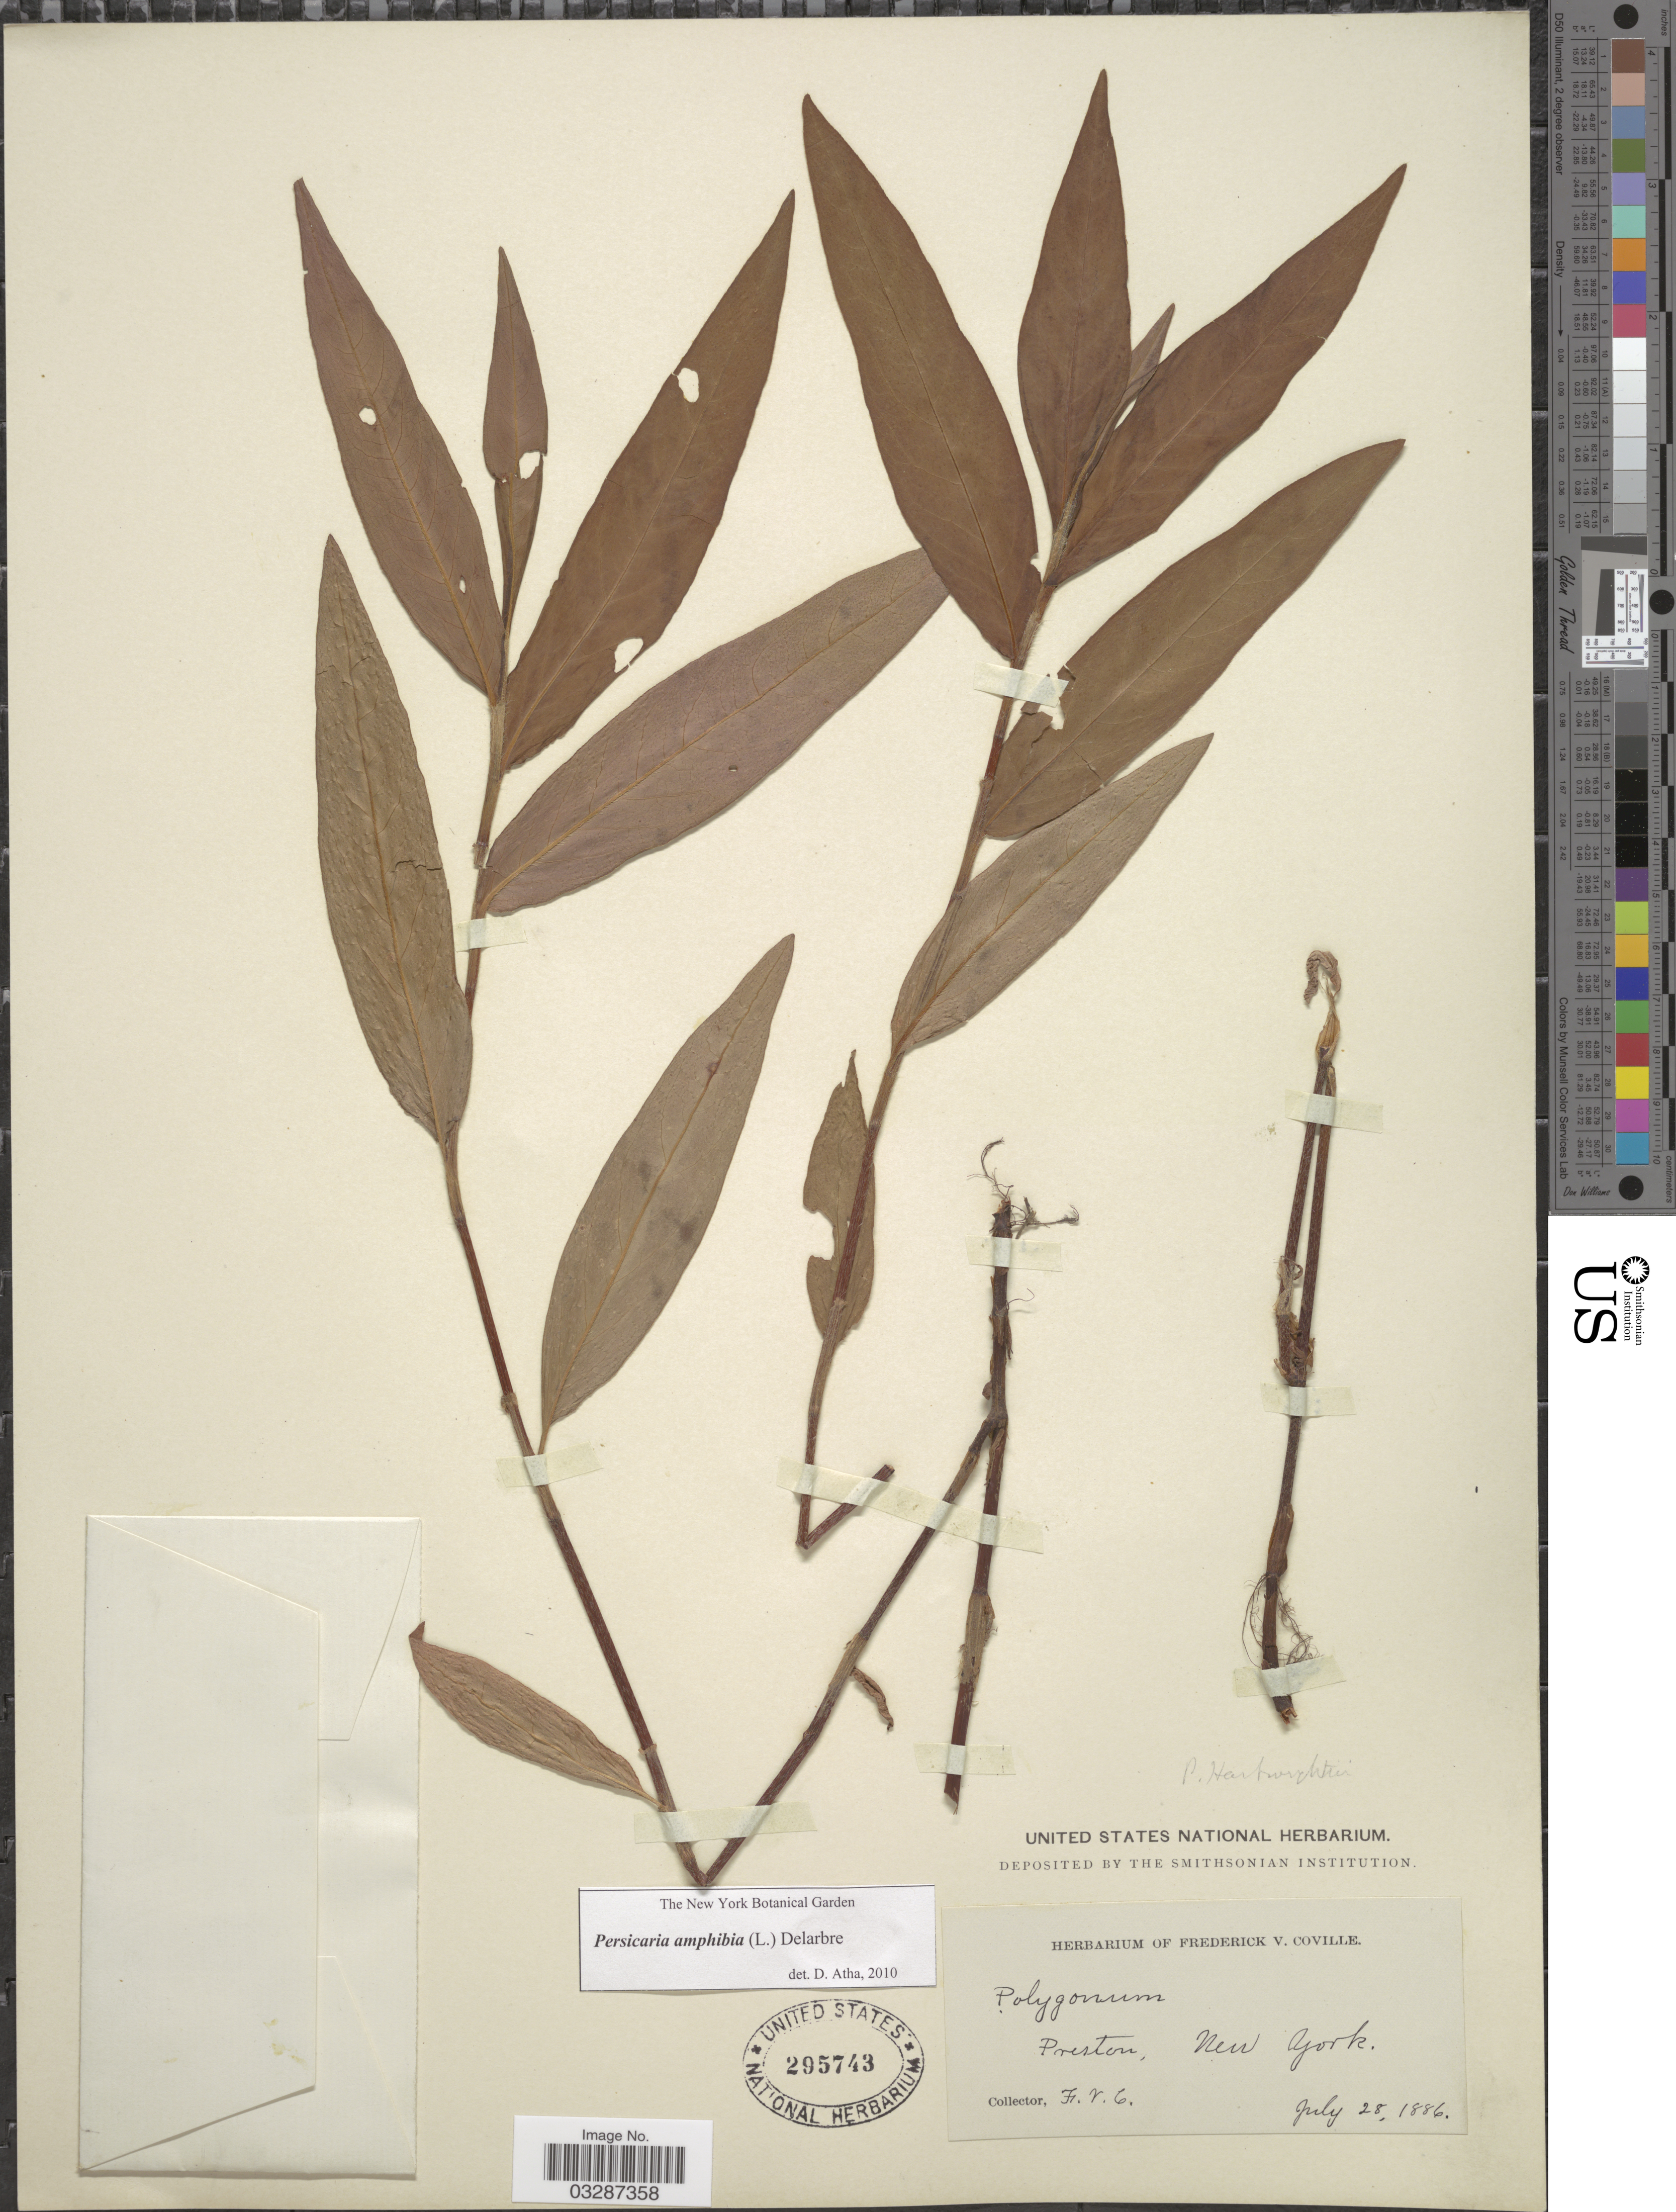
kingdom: Plantae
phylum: Tracheophyta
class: Magnoliopsida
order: Caryophyllales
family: Polygonaceae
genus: Persicaria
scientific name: Persicaria amphibia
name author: (L.) Delarbre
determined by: Atha, D. E.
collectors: F. V. Coville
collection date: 1886-07-28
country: United States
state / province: New York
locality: Preston.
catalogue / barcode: US 295743